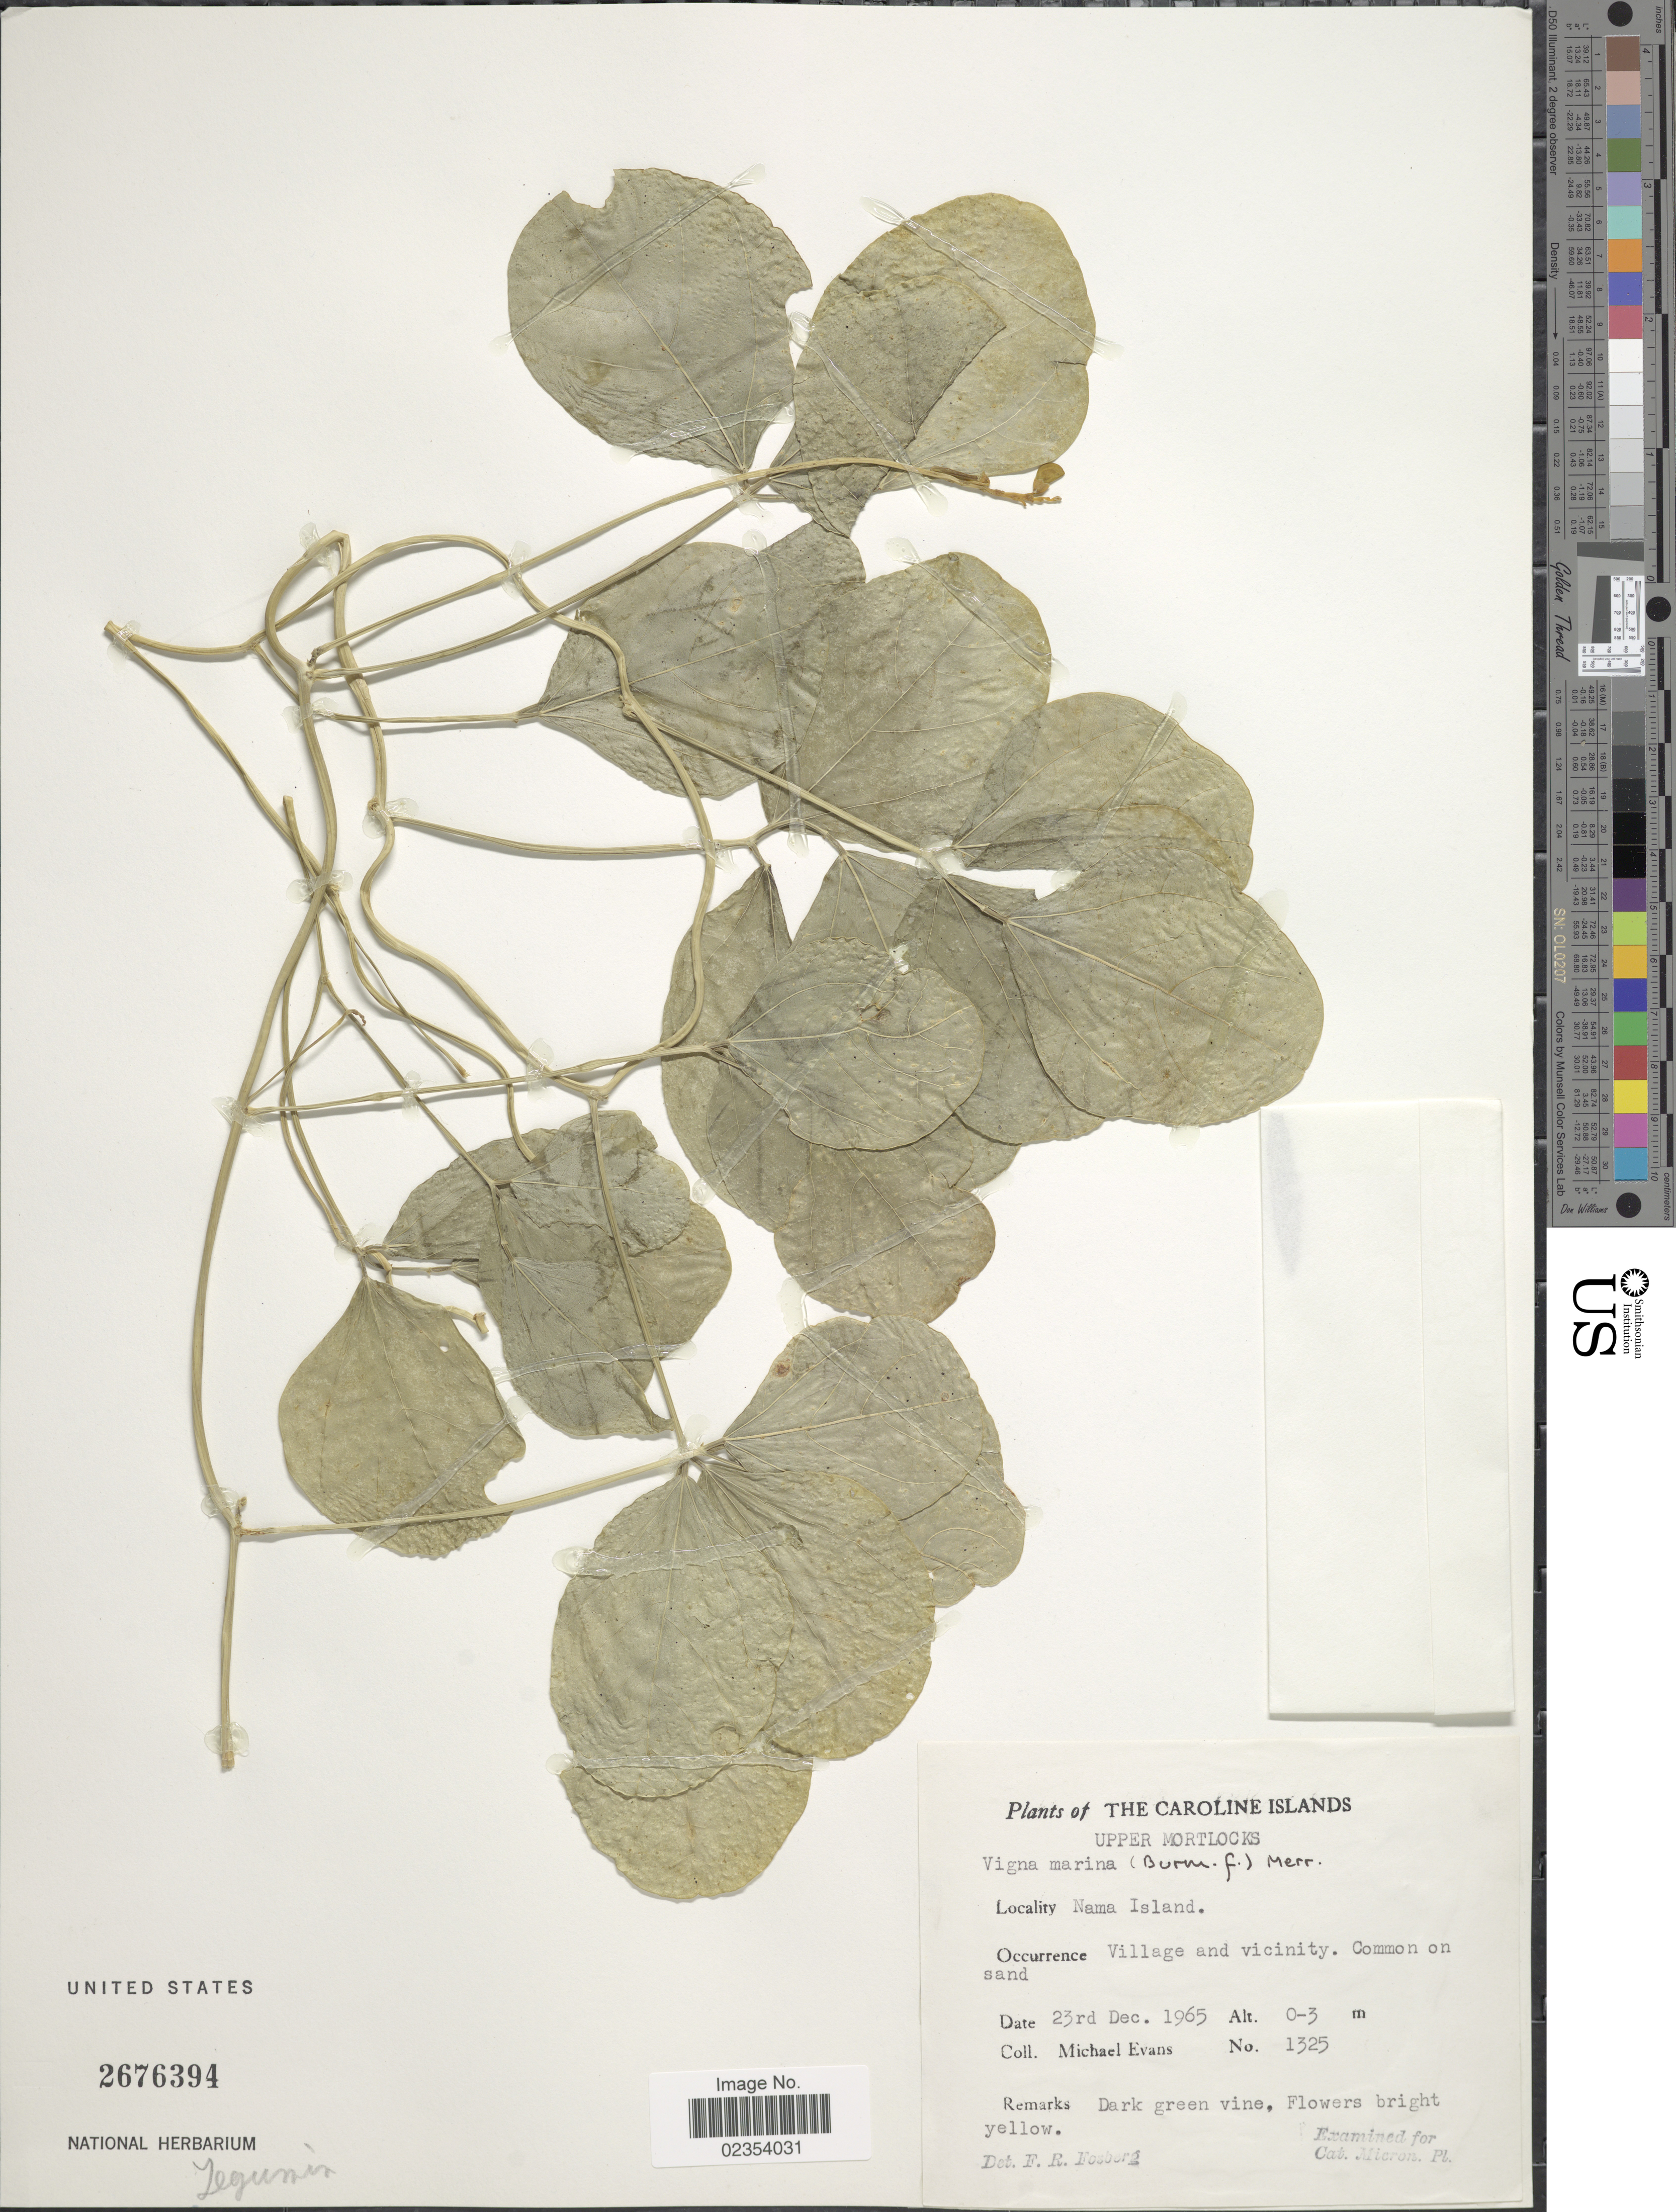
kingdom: Plantae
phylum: Tracheophyta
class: Magnoliopsida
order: Fabales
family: Fabaceae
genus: Vigna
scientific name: Vigna marina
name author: (Burm.) Merr.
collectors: M. Evans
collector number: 1325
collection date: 1965-12-23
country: Micronesia, Federated States of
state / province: Truk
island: Nama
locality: Caroline Islands. Upper Mortlocks. Nama Island. Village and vicinity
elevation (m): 0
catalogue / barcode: US 2676394